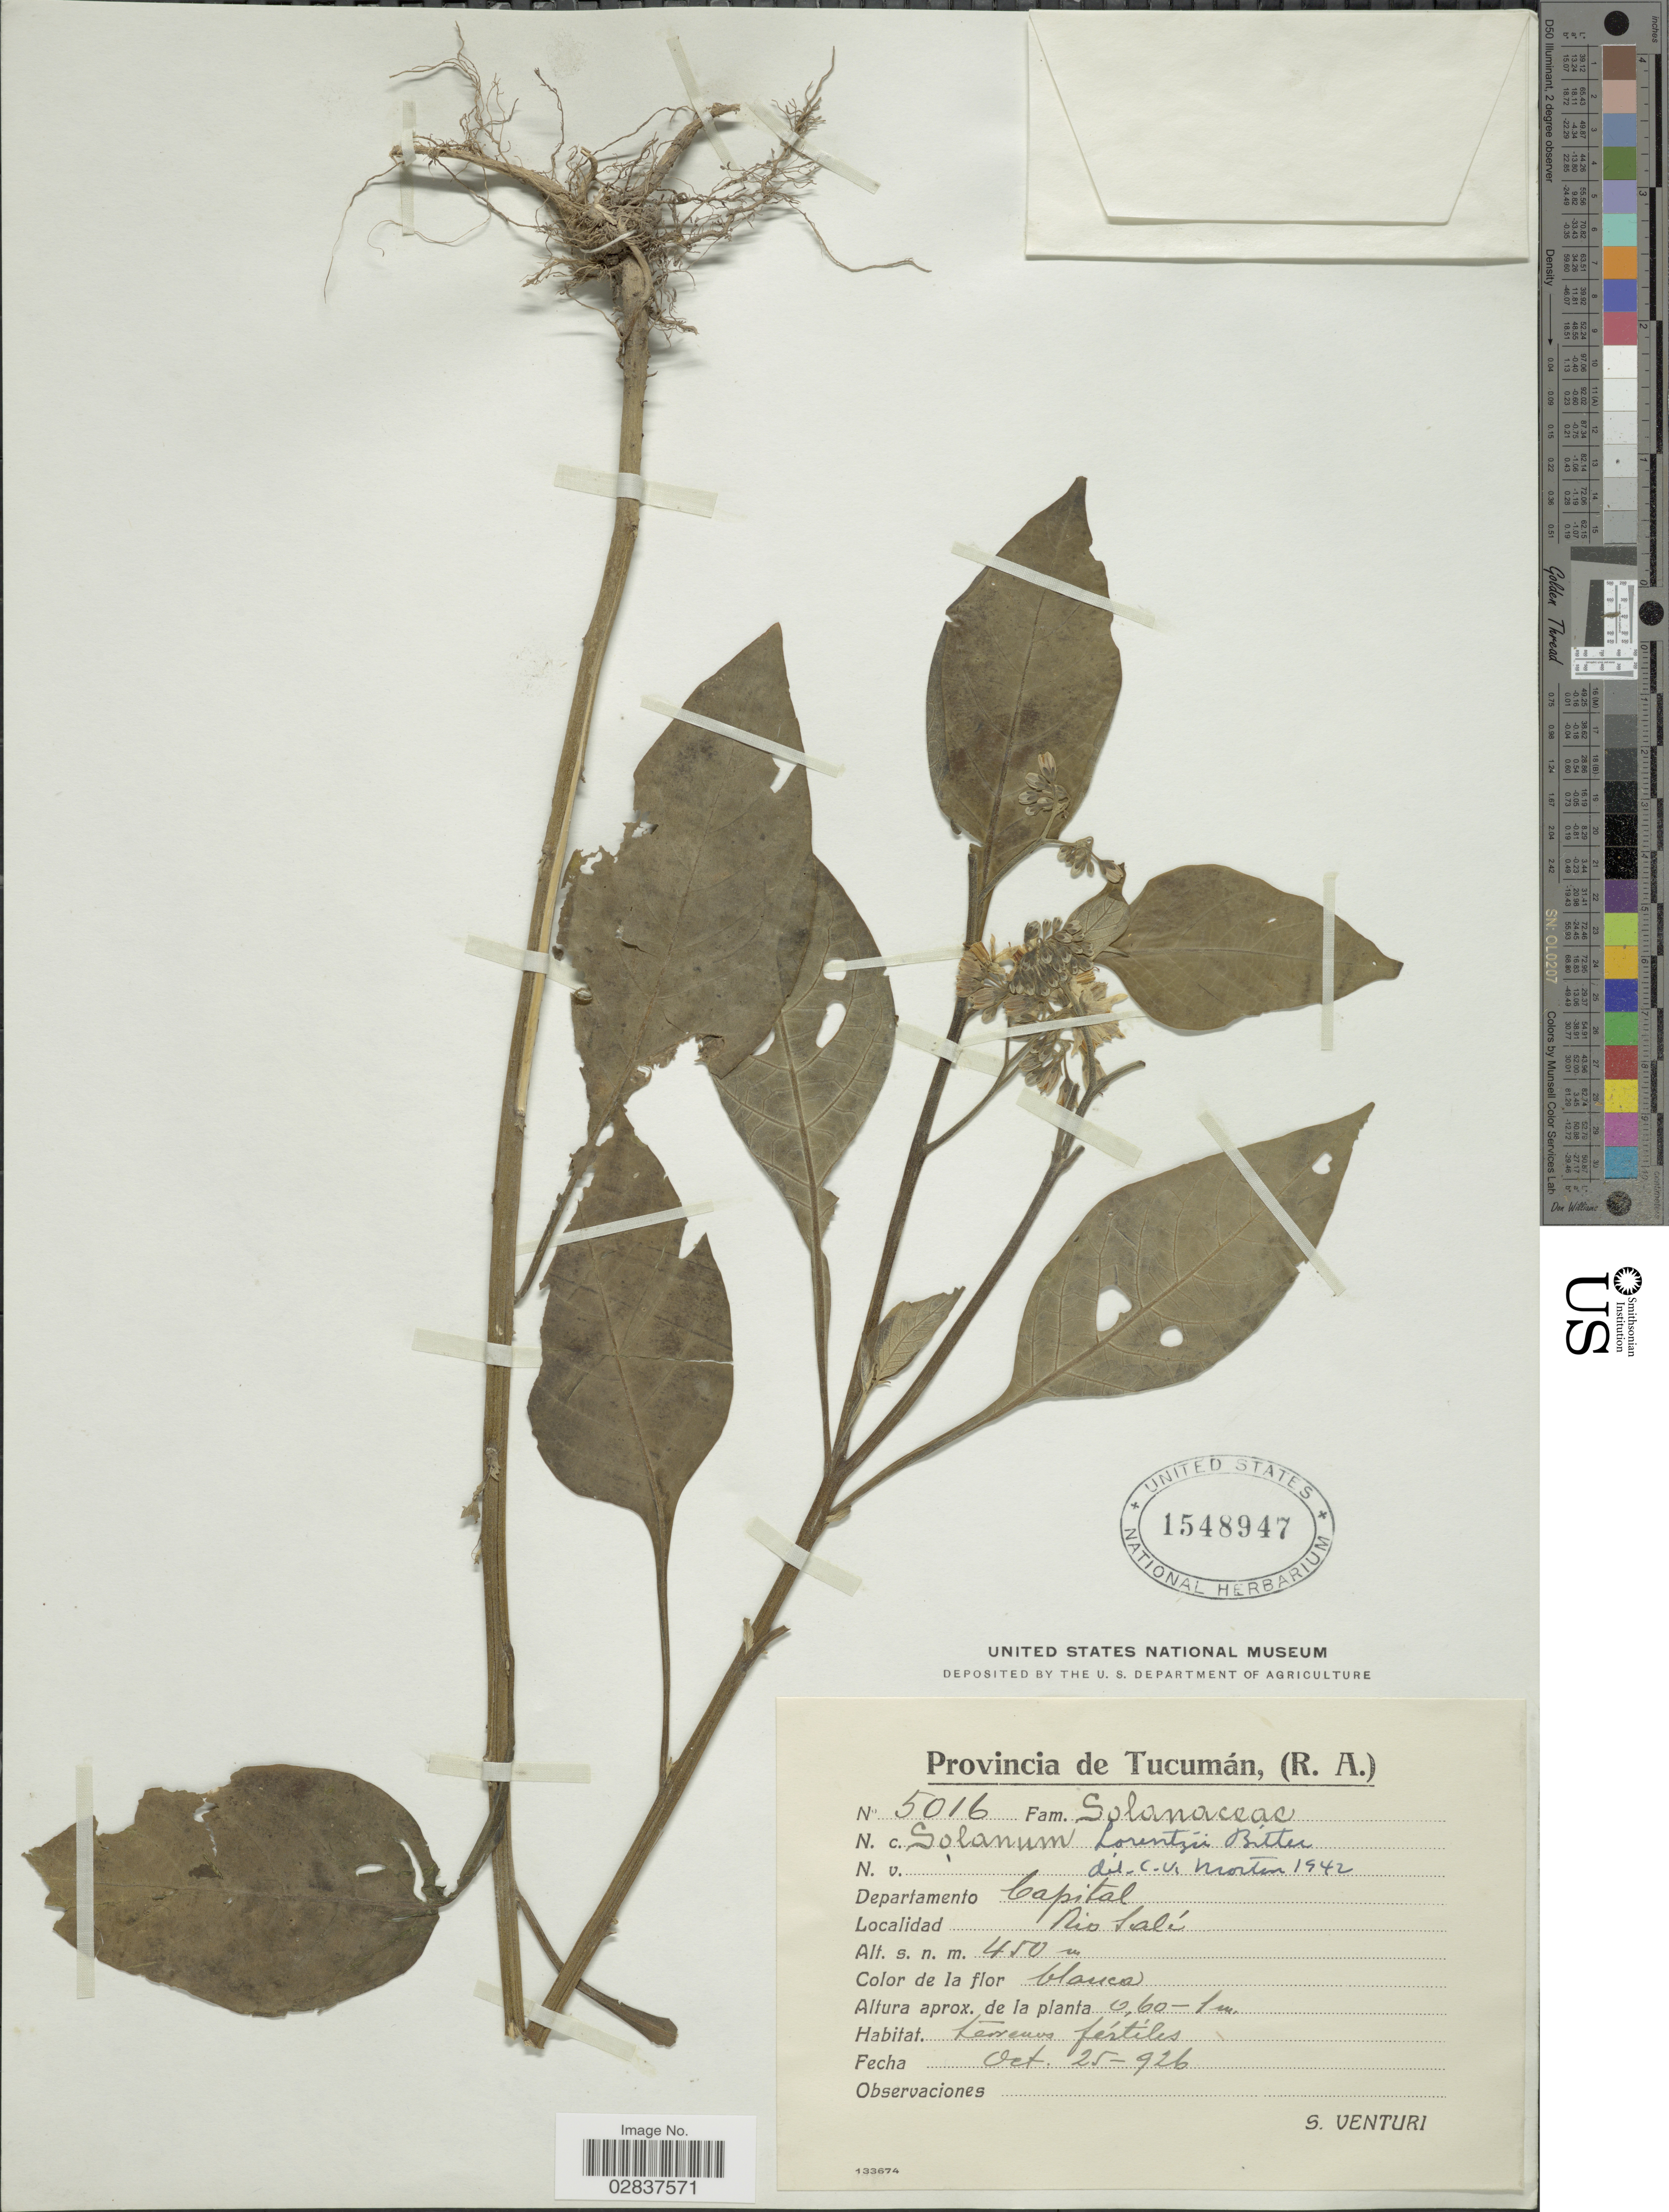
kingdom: Plantae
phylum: Tracheophyta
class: Magnoliopsida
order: Solanales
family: Solanaceae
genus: Solanum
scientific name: Solanum lorentzii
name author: Bitter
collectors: S. Venturi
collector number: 5016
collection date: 1926-10-25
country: Argentina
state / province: Tucuman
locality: (R.A.), Departamento Capital, Rio Salí.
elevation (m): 450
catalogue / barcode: US 1548947